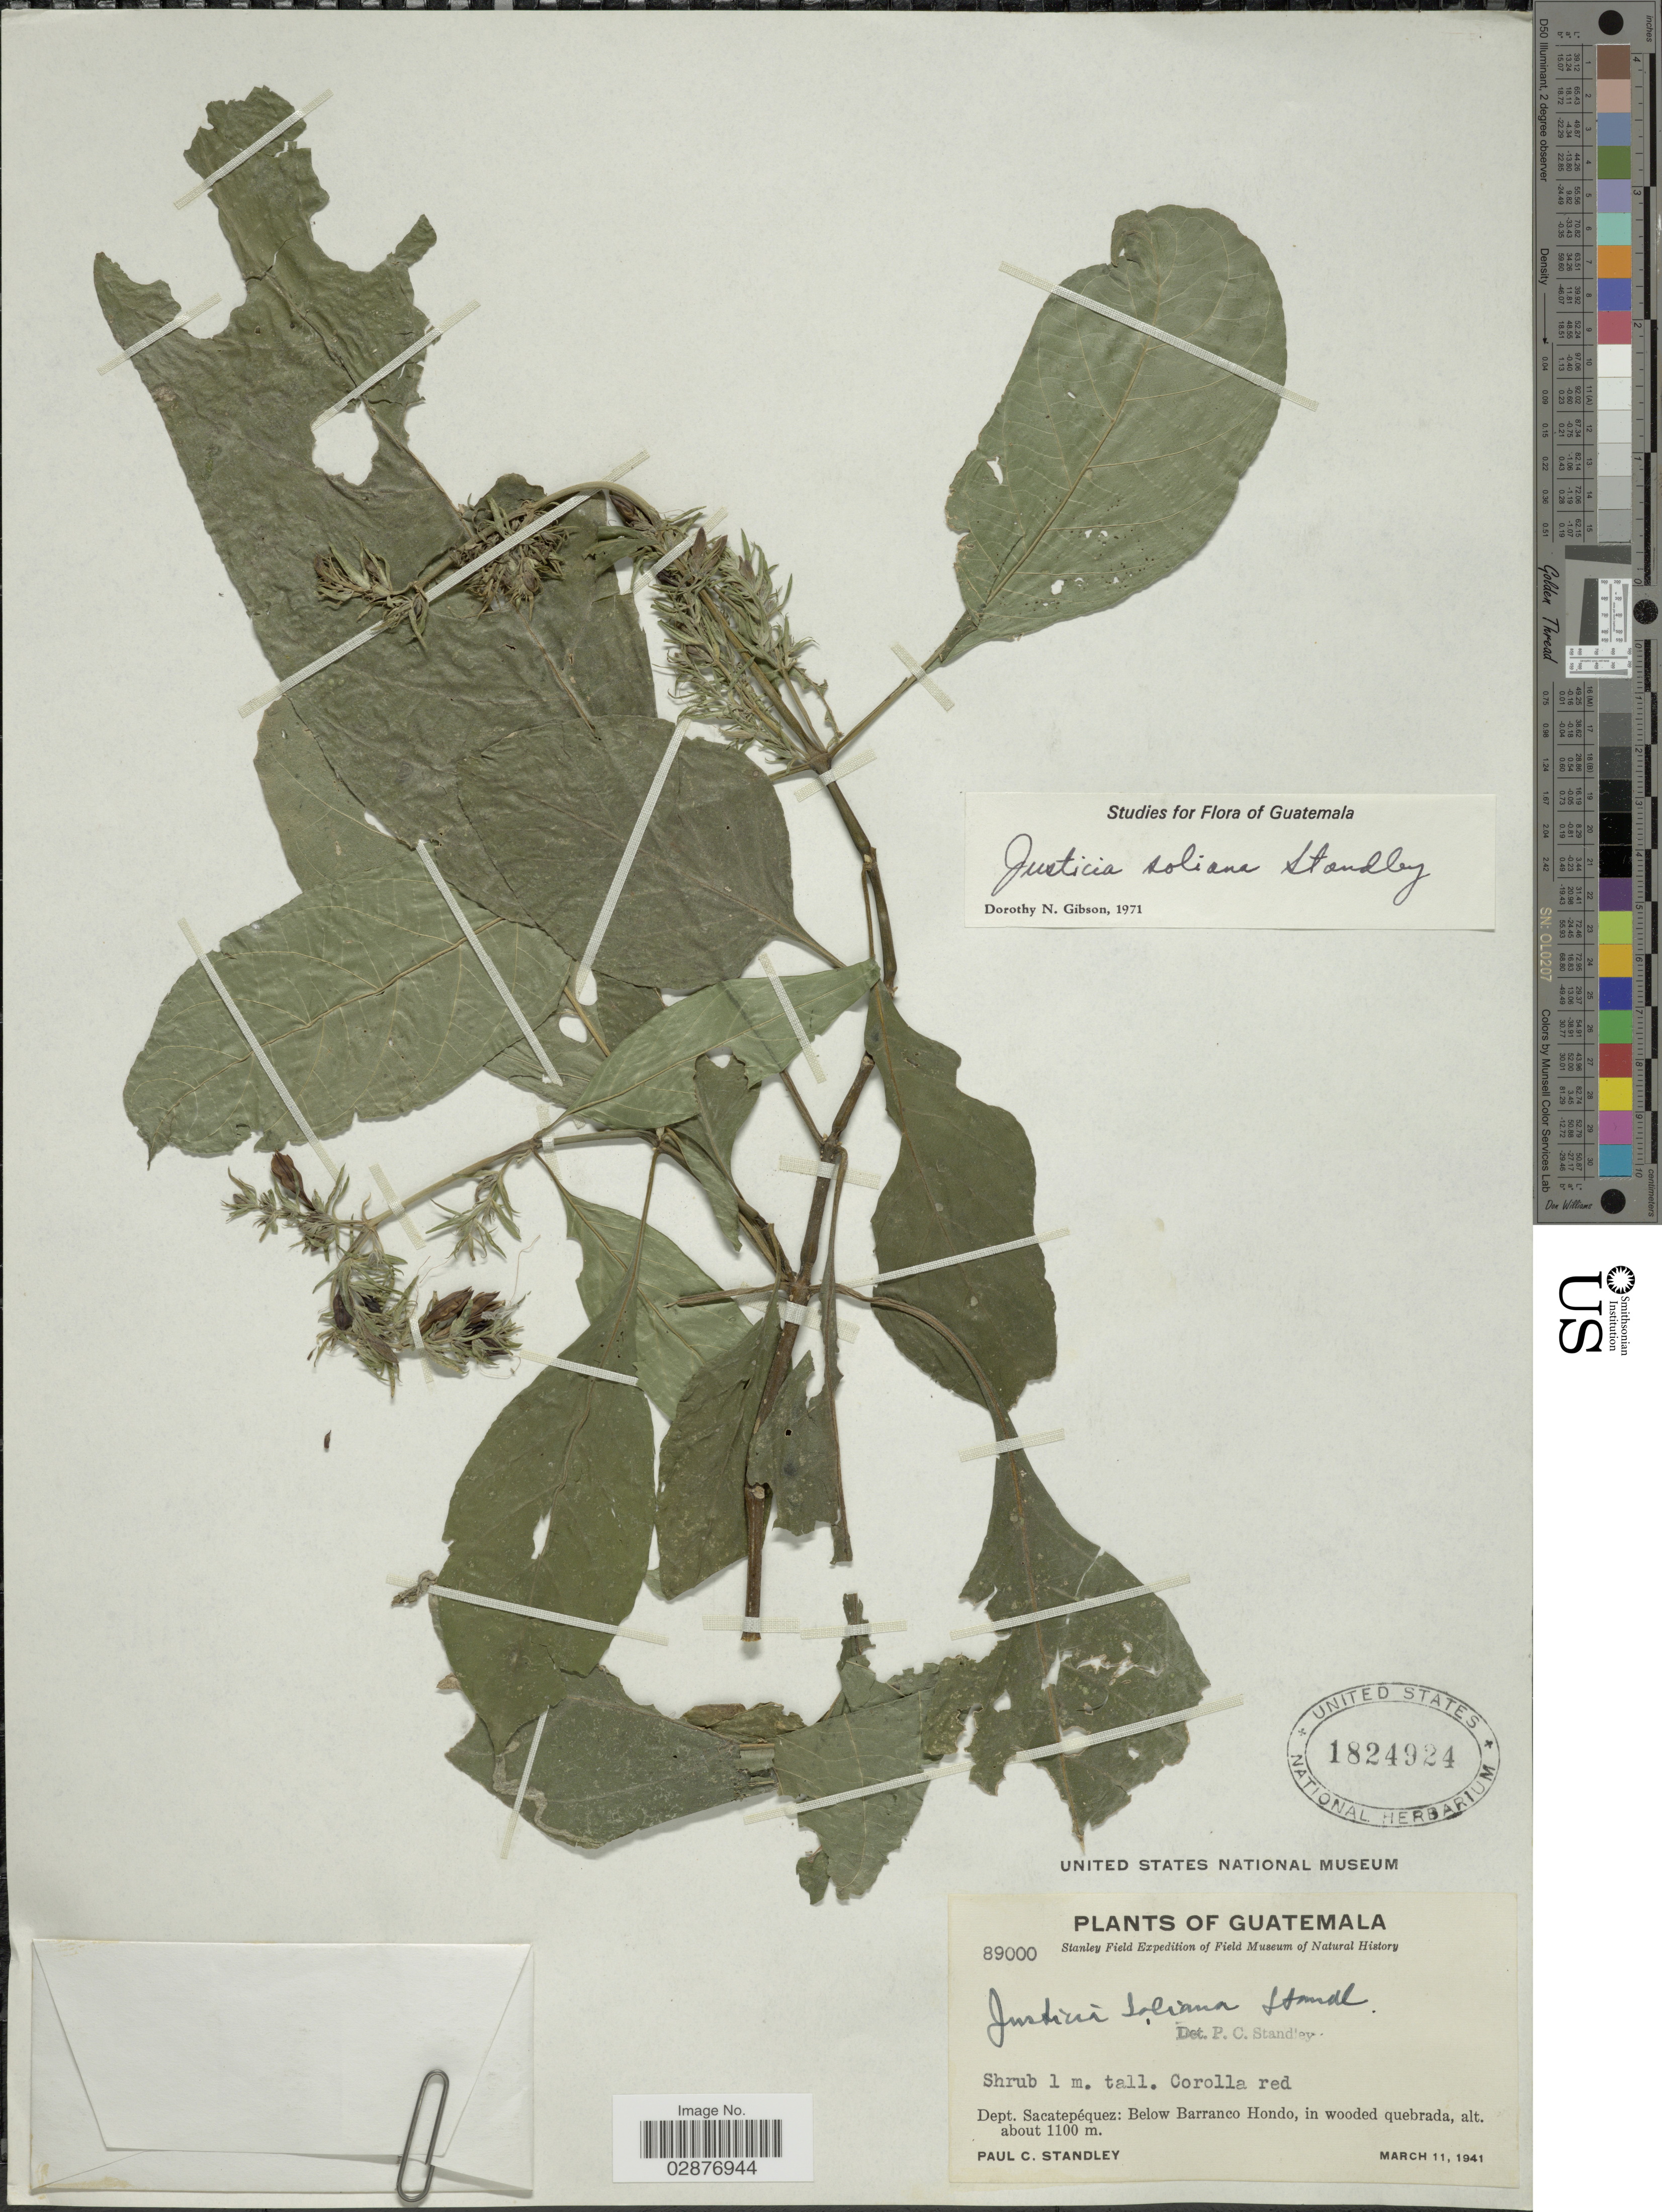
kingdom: Plantae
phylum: Tracheophyta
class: Magnoliopsida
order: Lamiales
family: Acanthaceae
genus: Justicia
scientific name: Justicia soliana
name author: Standl.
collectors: P. C. Standley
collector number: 89000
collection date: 1941-03-11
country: Guatemala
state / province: Sacatepéquez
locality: Dept. Sacatepéquez: Below Barranco Hondo, in wooded quebrada.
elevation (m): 1100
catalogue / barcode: US 1824924